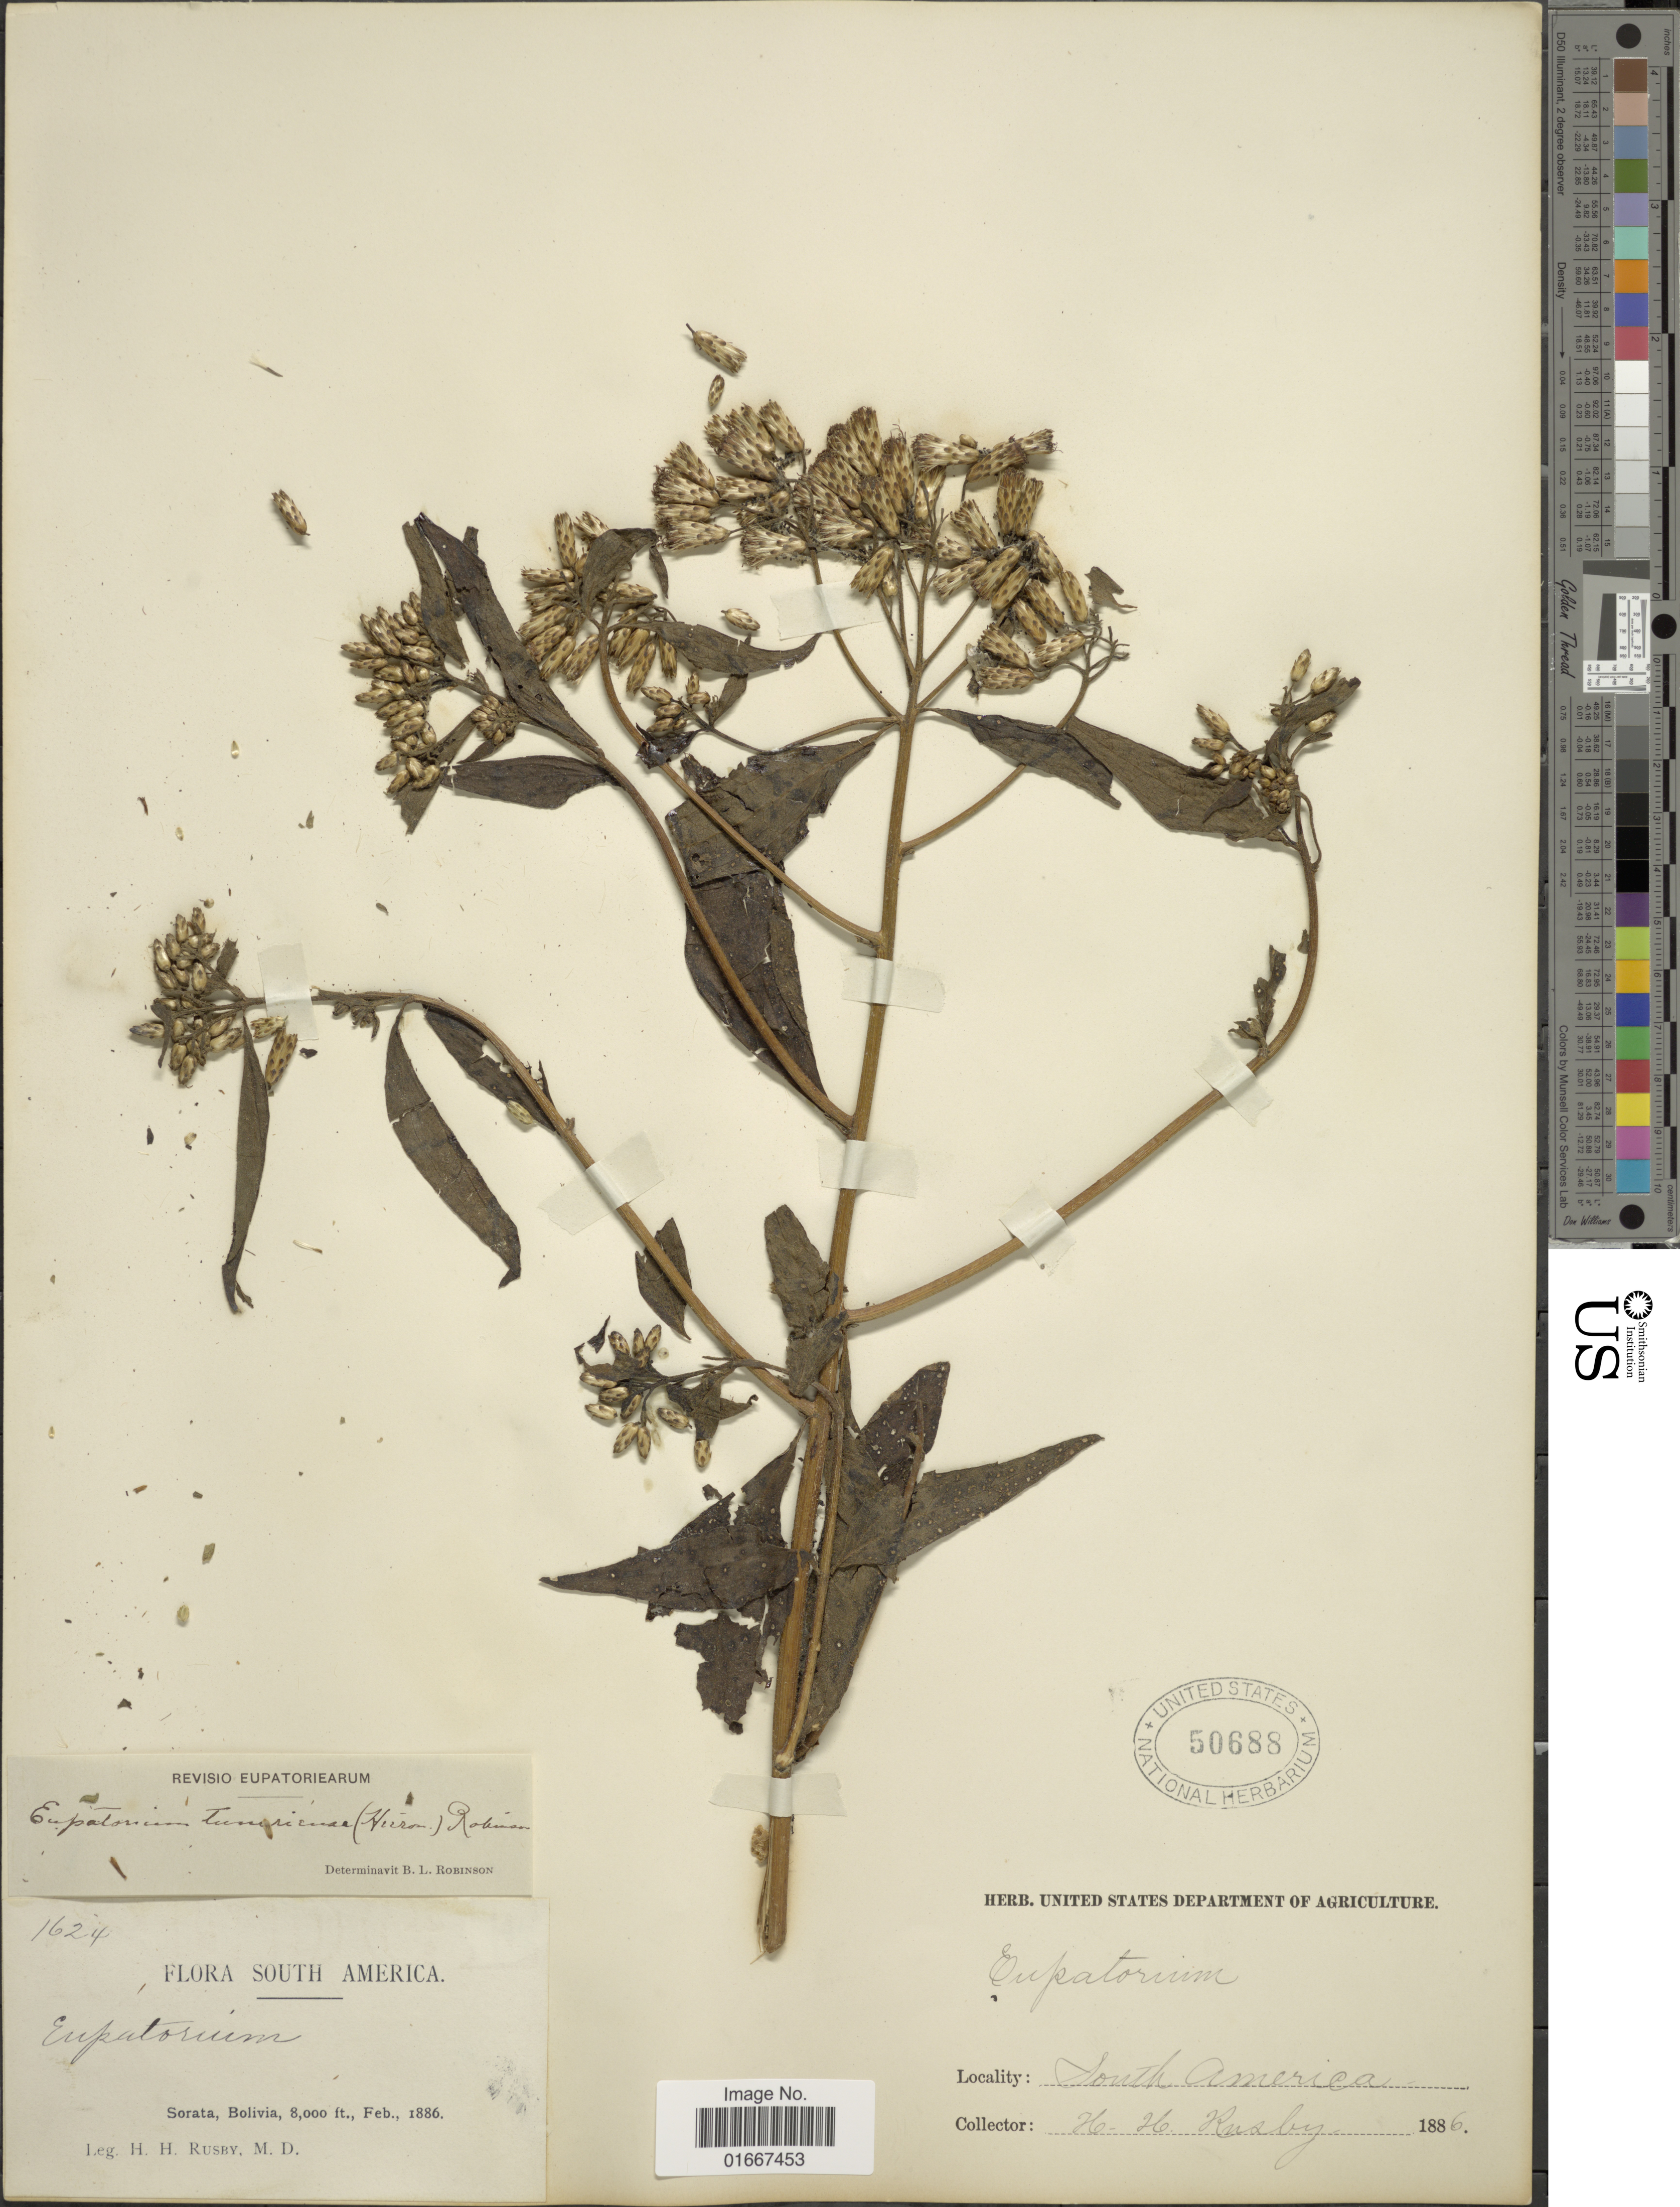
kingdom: Plantae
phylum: Tracheophyta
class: Magnoliopsida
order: Asterales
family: Asteraceae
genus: Chromolaena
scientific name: Chromolaena tunariensis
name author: (Hieron.) R.M. King & H. Rob.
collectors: H. H. Rusby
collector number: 1624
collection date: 1886-02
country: Bolivia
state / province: La Páz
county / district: Larecaja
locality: Sorata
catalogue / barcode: US 50688